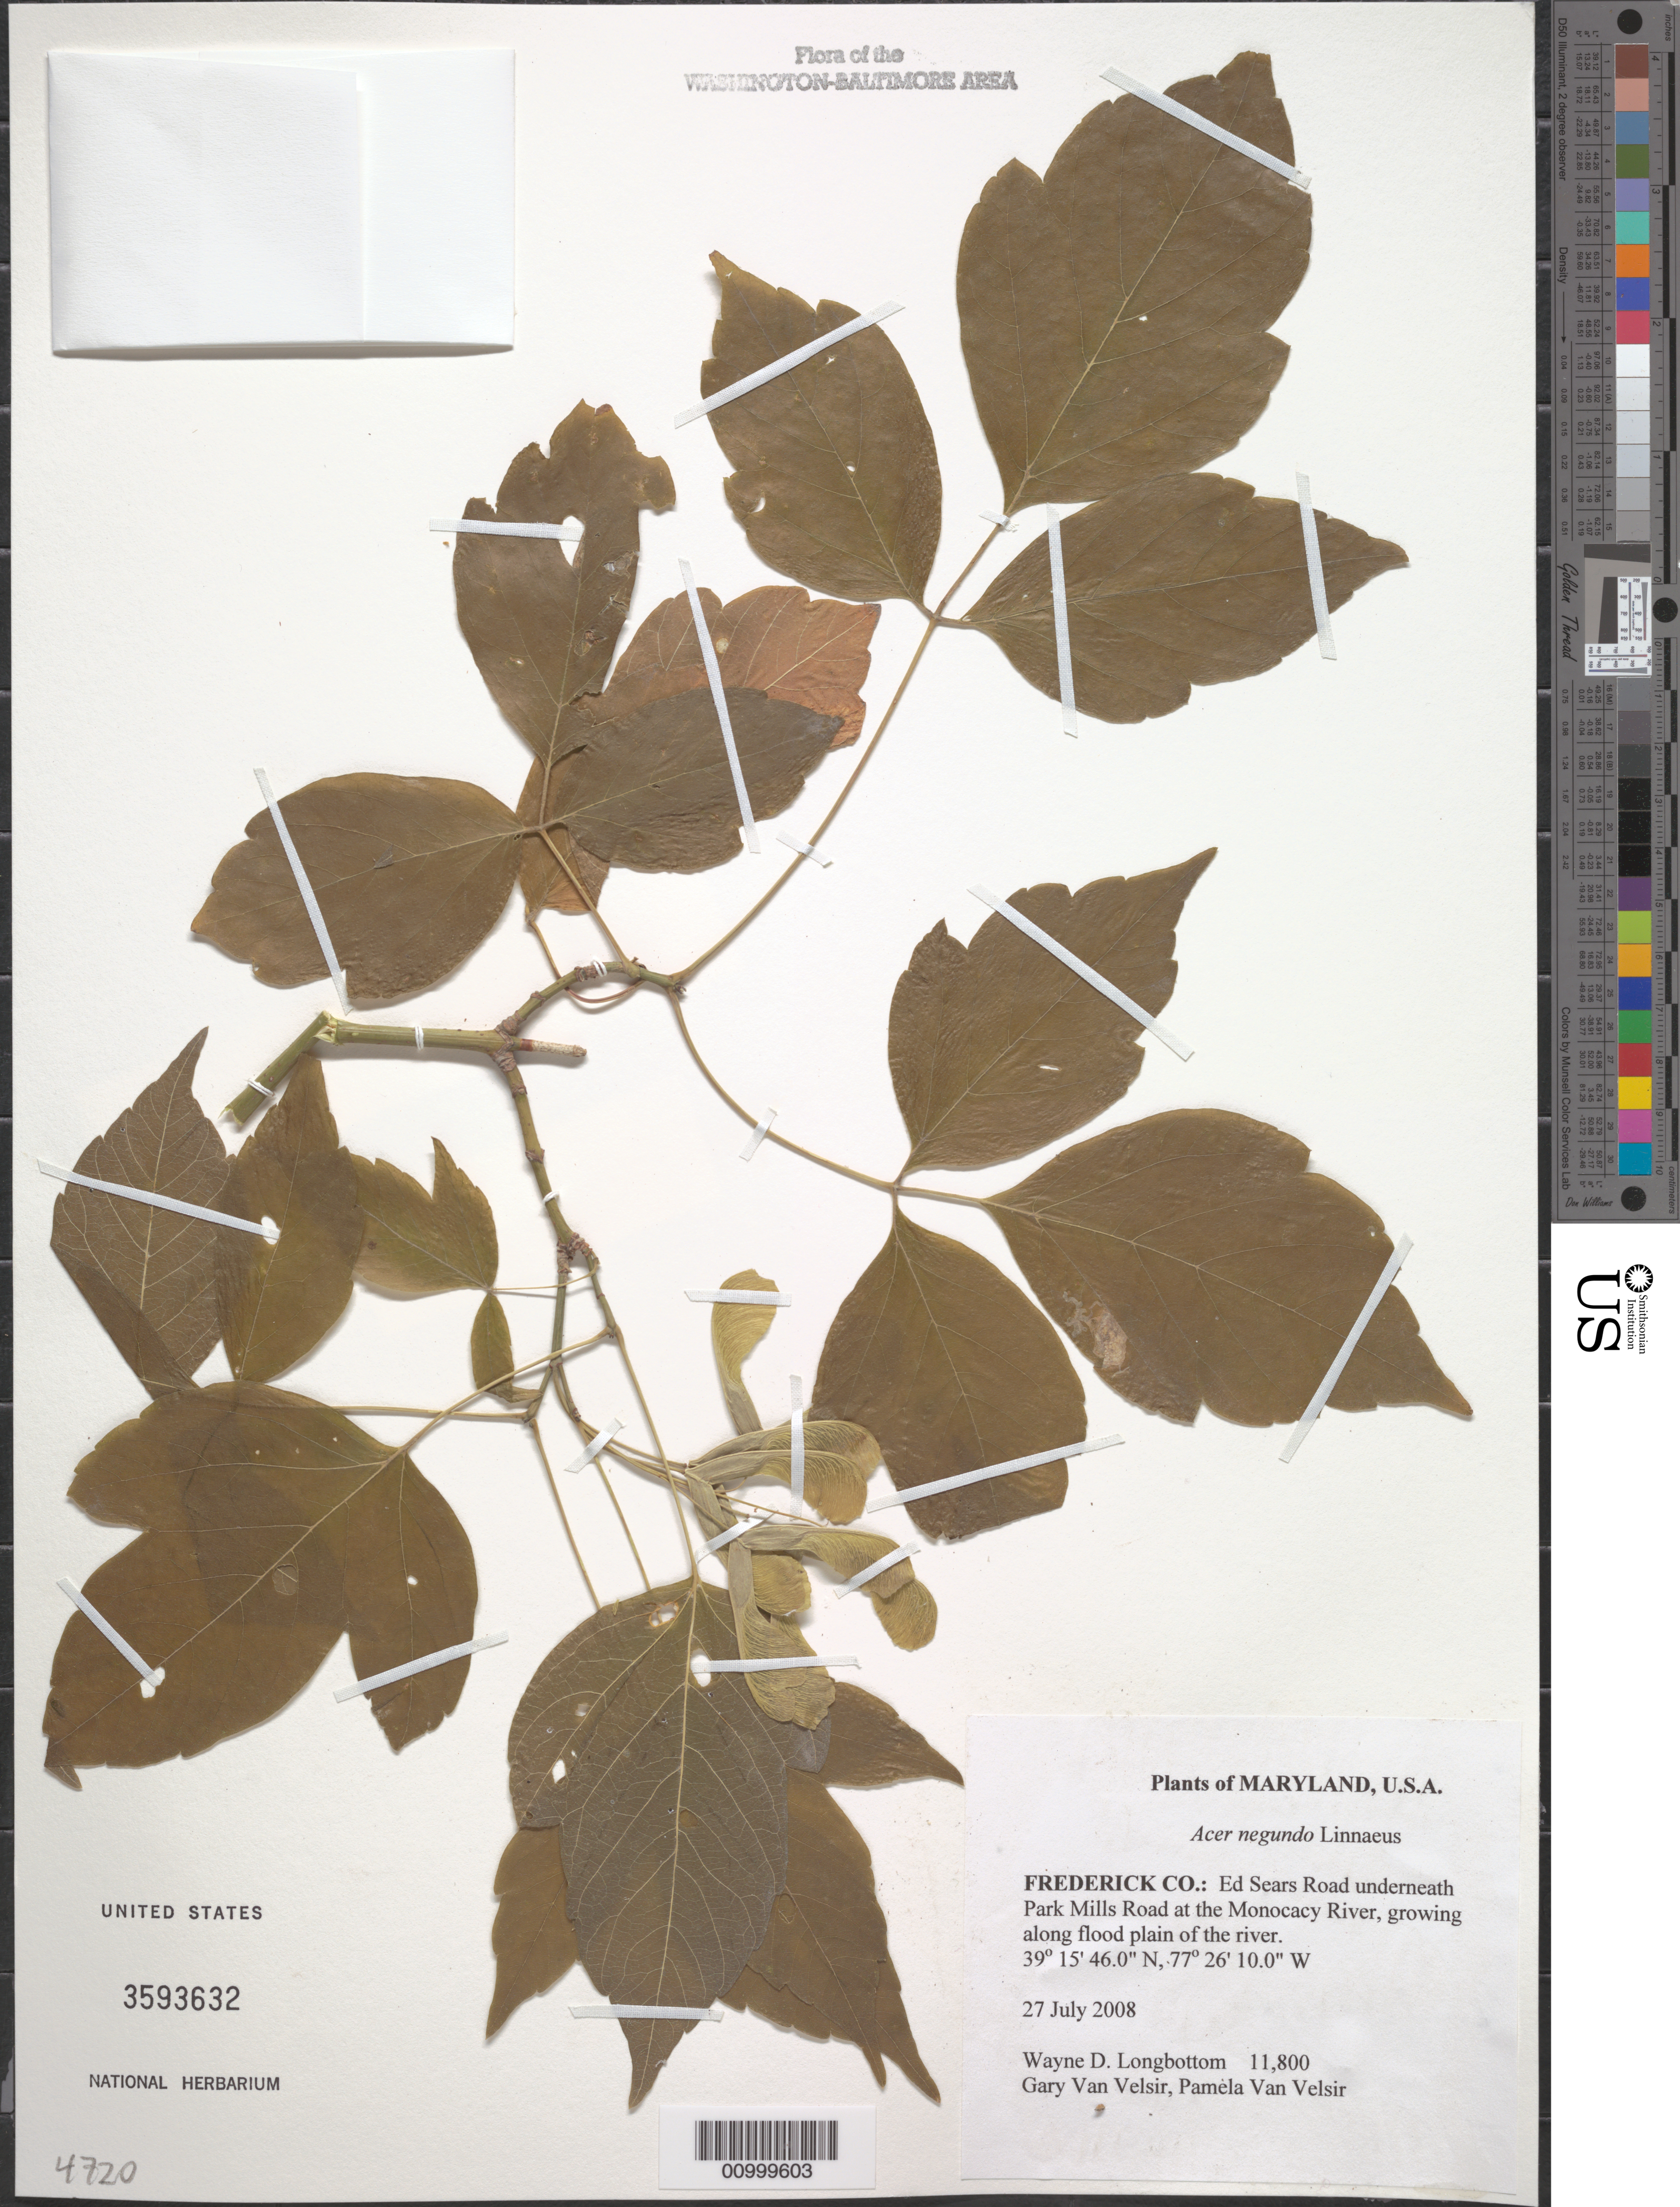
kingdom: Plantae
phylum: Tracheophyta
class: Magnoliopsida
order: Sapindales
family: Sapindaceae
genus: Acer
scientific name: Acer negundo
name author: L.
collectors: W. D. Longbottom, G. Van Velsir & P. Van Velsir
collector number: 11800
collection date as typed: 27 July 2008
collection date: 2008-07-27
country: United States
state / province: Maryland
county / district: Frederick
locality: Ed Sears Road underneath Park Mills Road at the Monocacy River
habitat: growing along flood plain of the river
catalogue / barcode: US 3593632